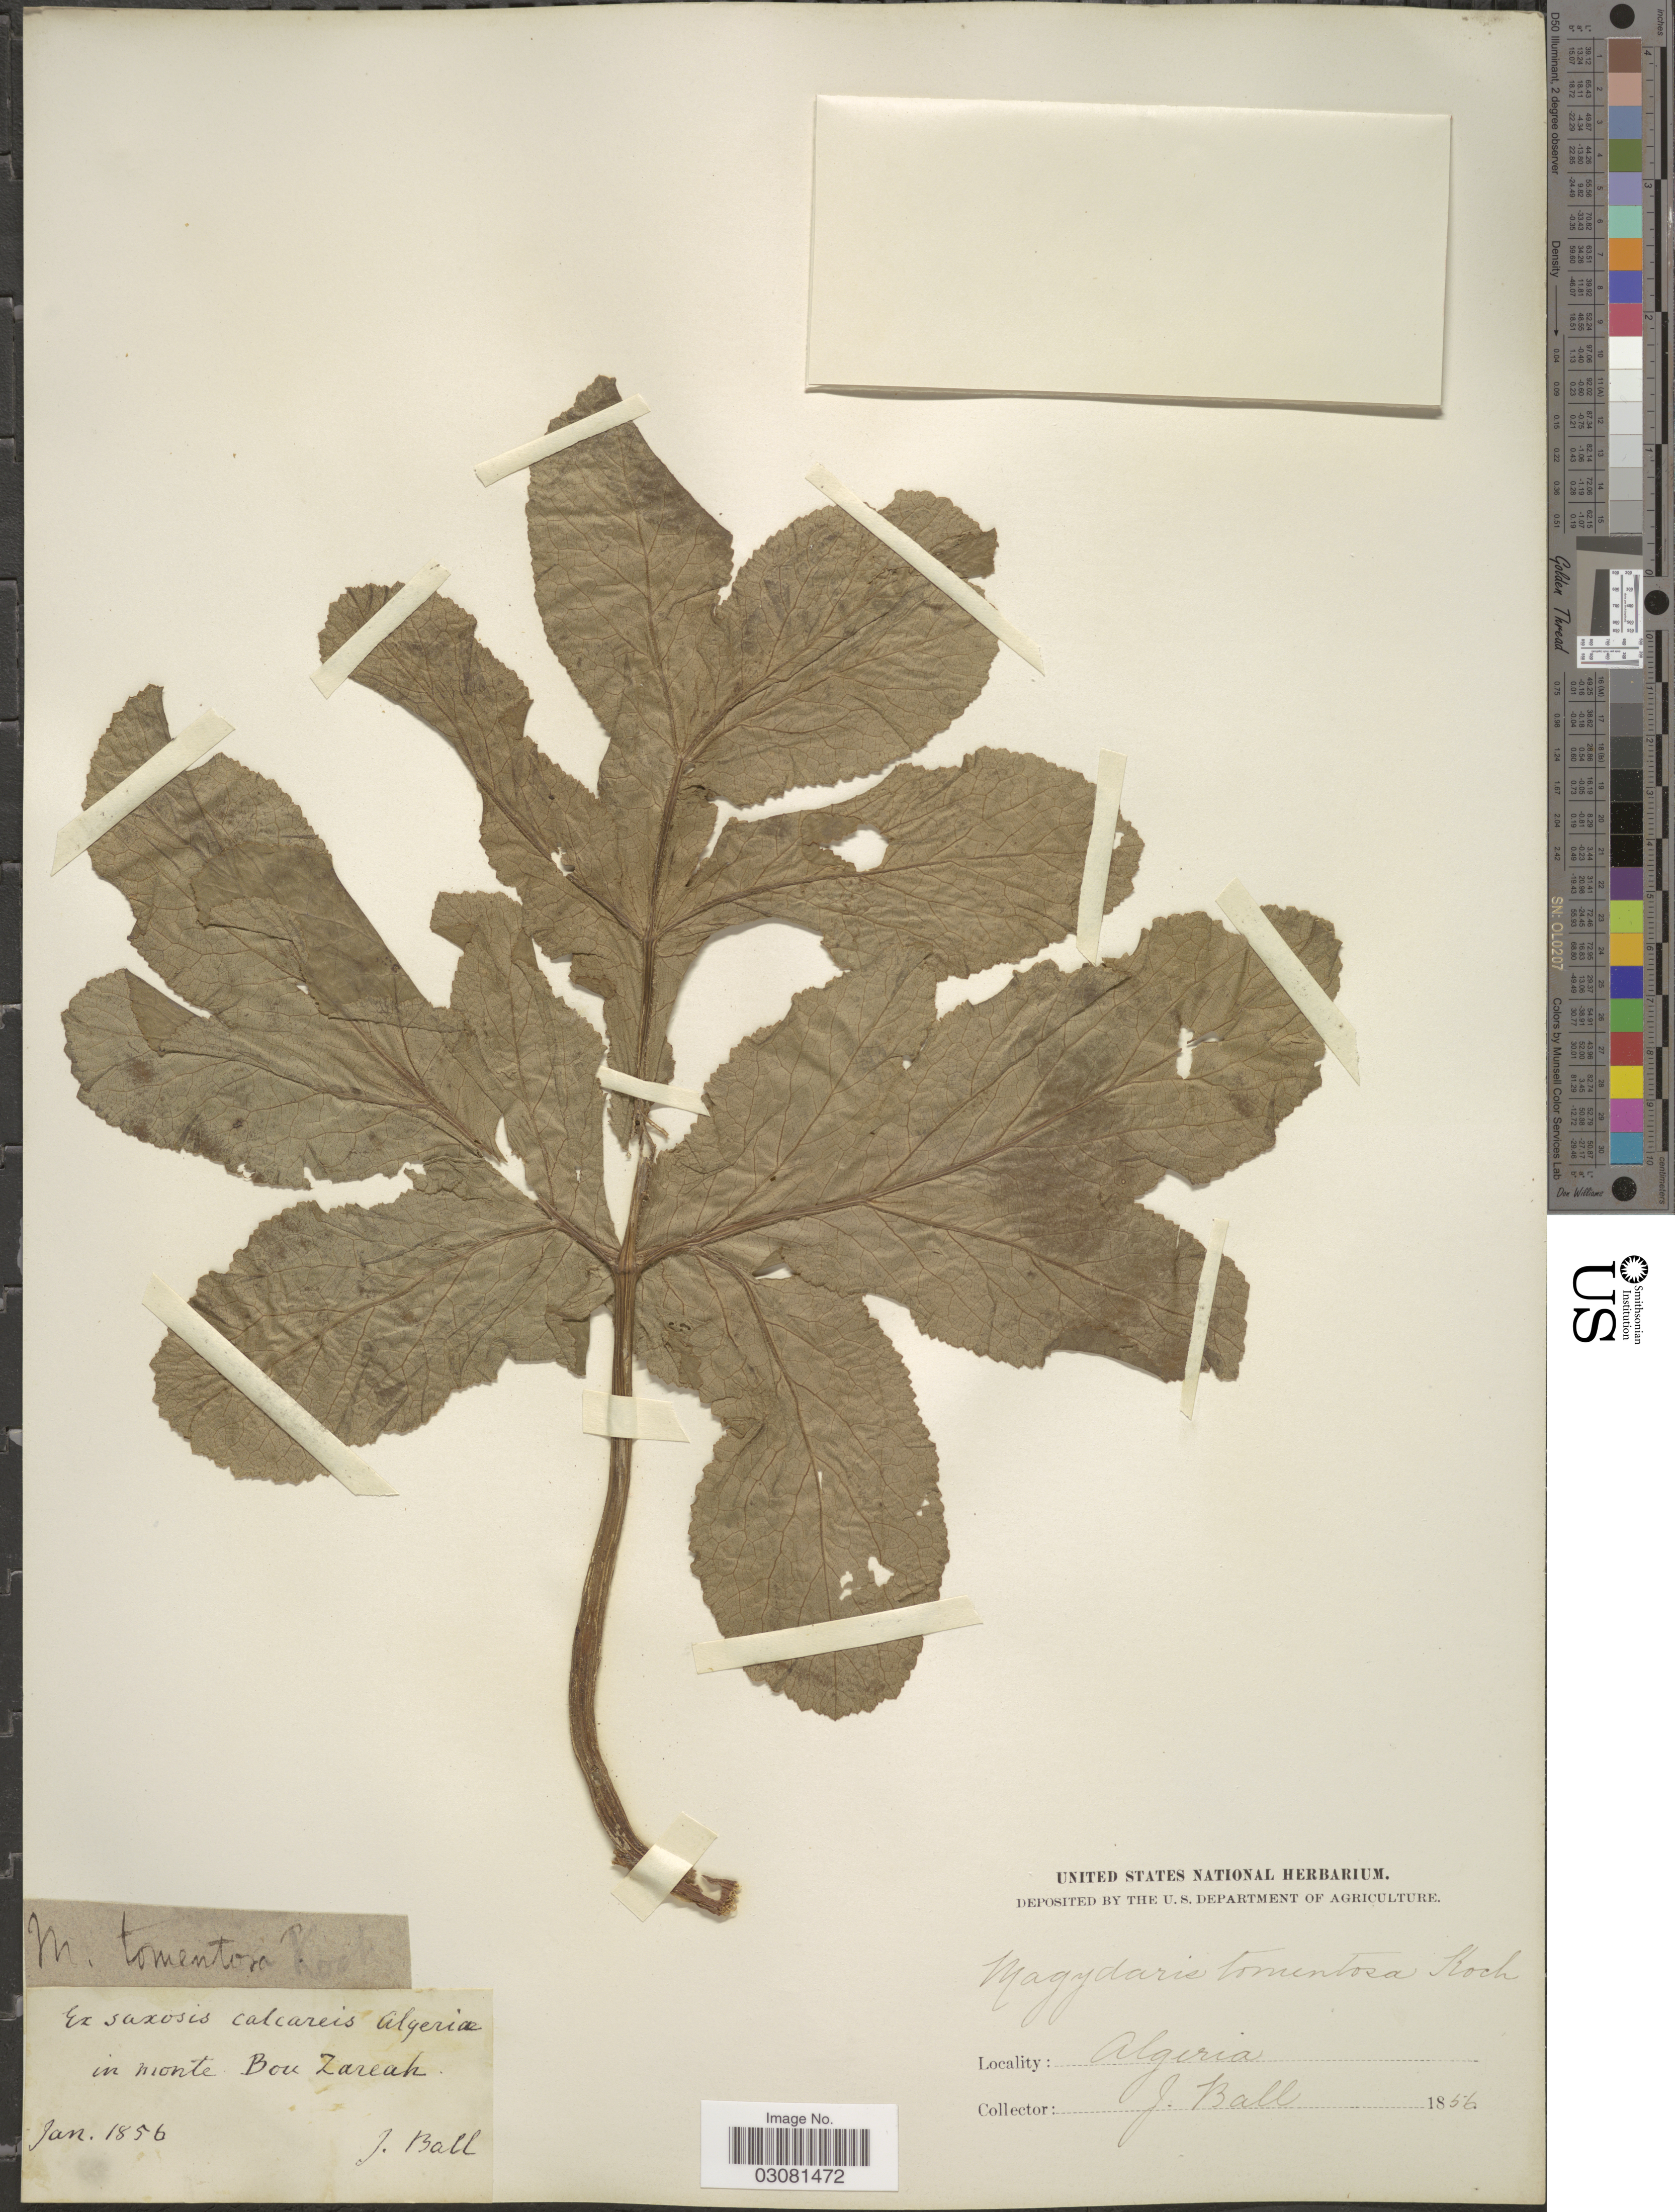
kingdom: Plantae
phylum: Tracheophyta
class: Magnoliopsida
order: Apiales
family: Apiaceae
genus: Magydaris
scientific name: Magydaris tomentosa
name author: (Desf.) W.D.J. Koch ex DC.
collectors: J. Ball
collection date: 1856-01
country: Algeria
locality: Ex saxosis calcareis Algeriæ in monte Bou Zareah.